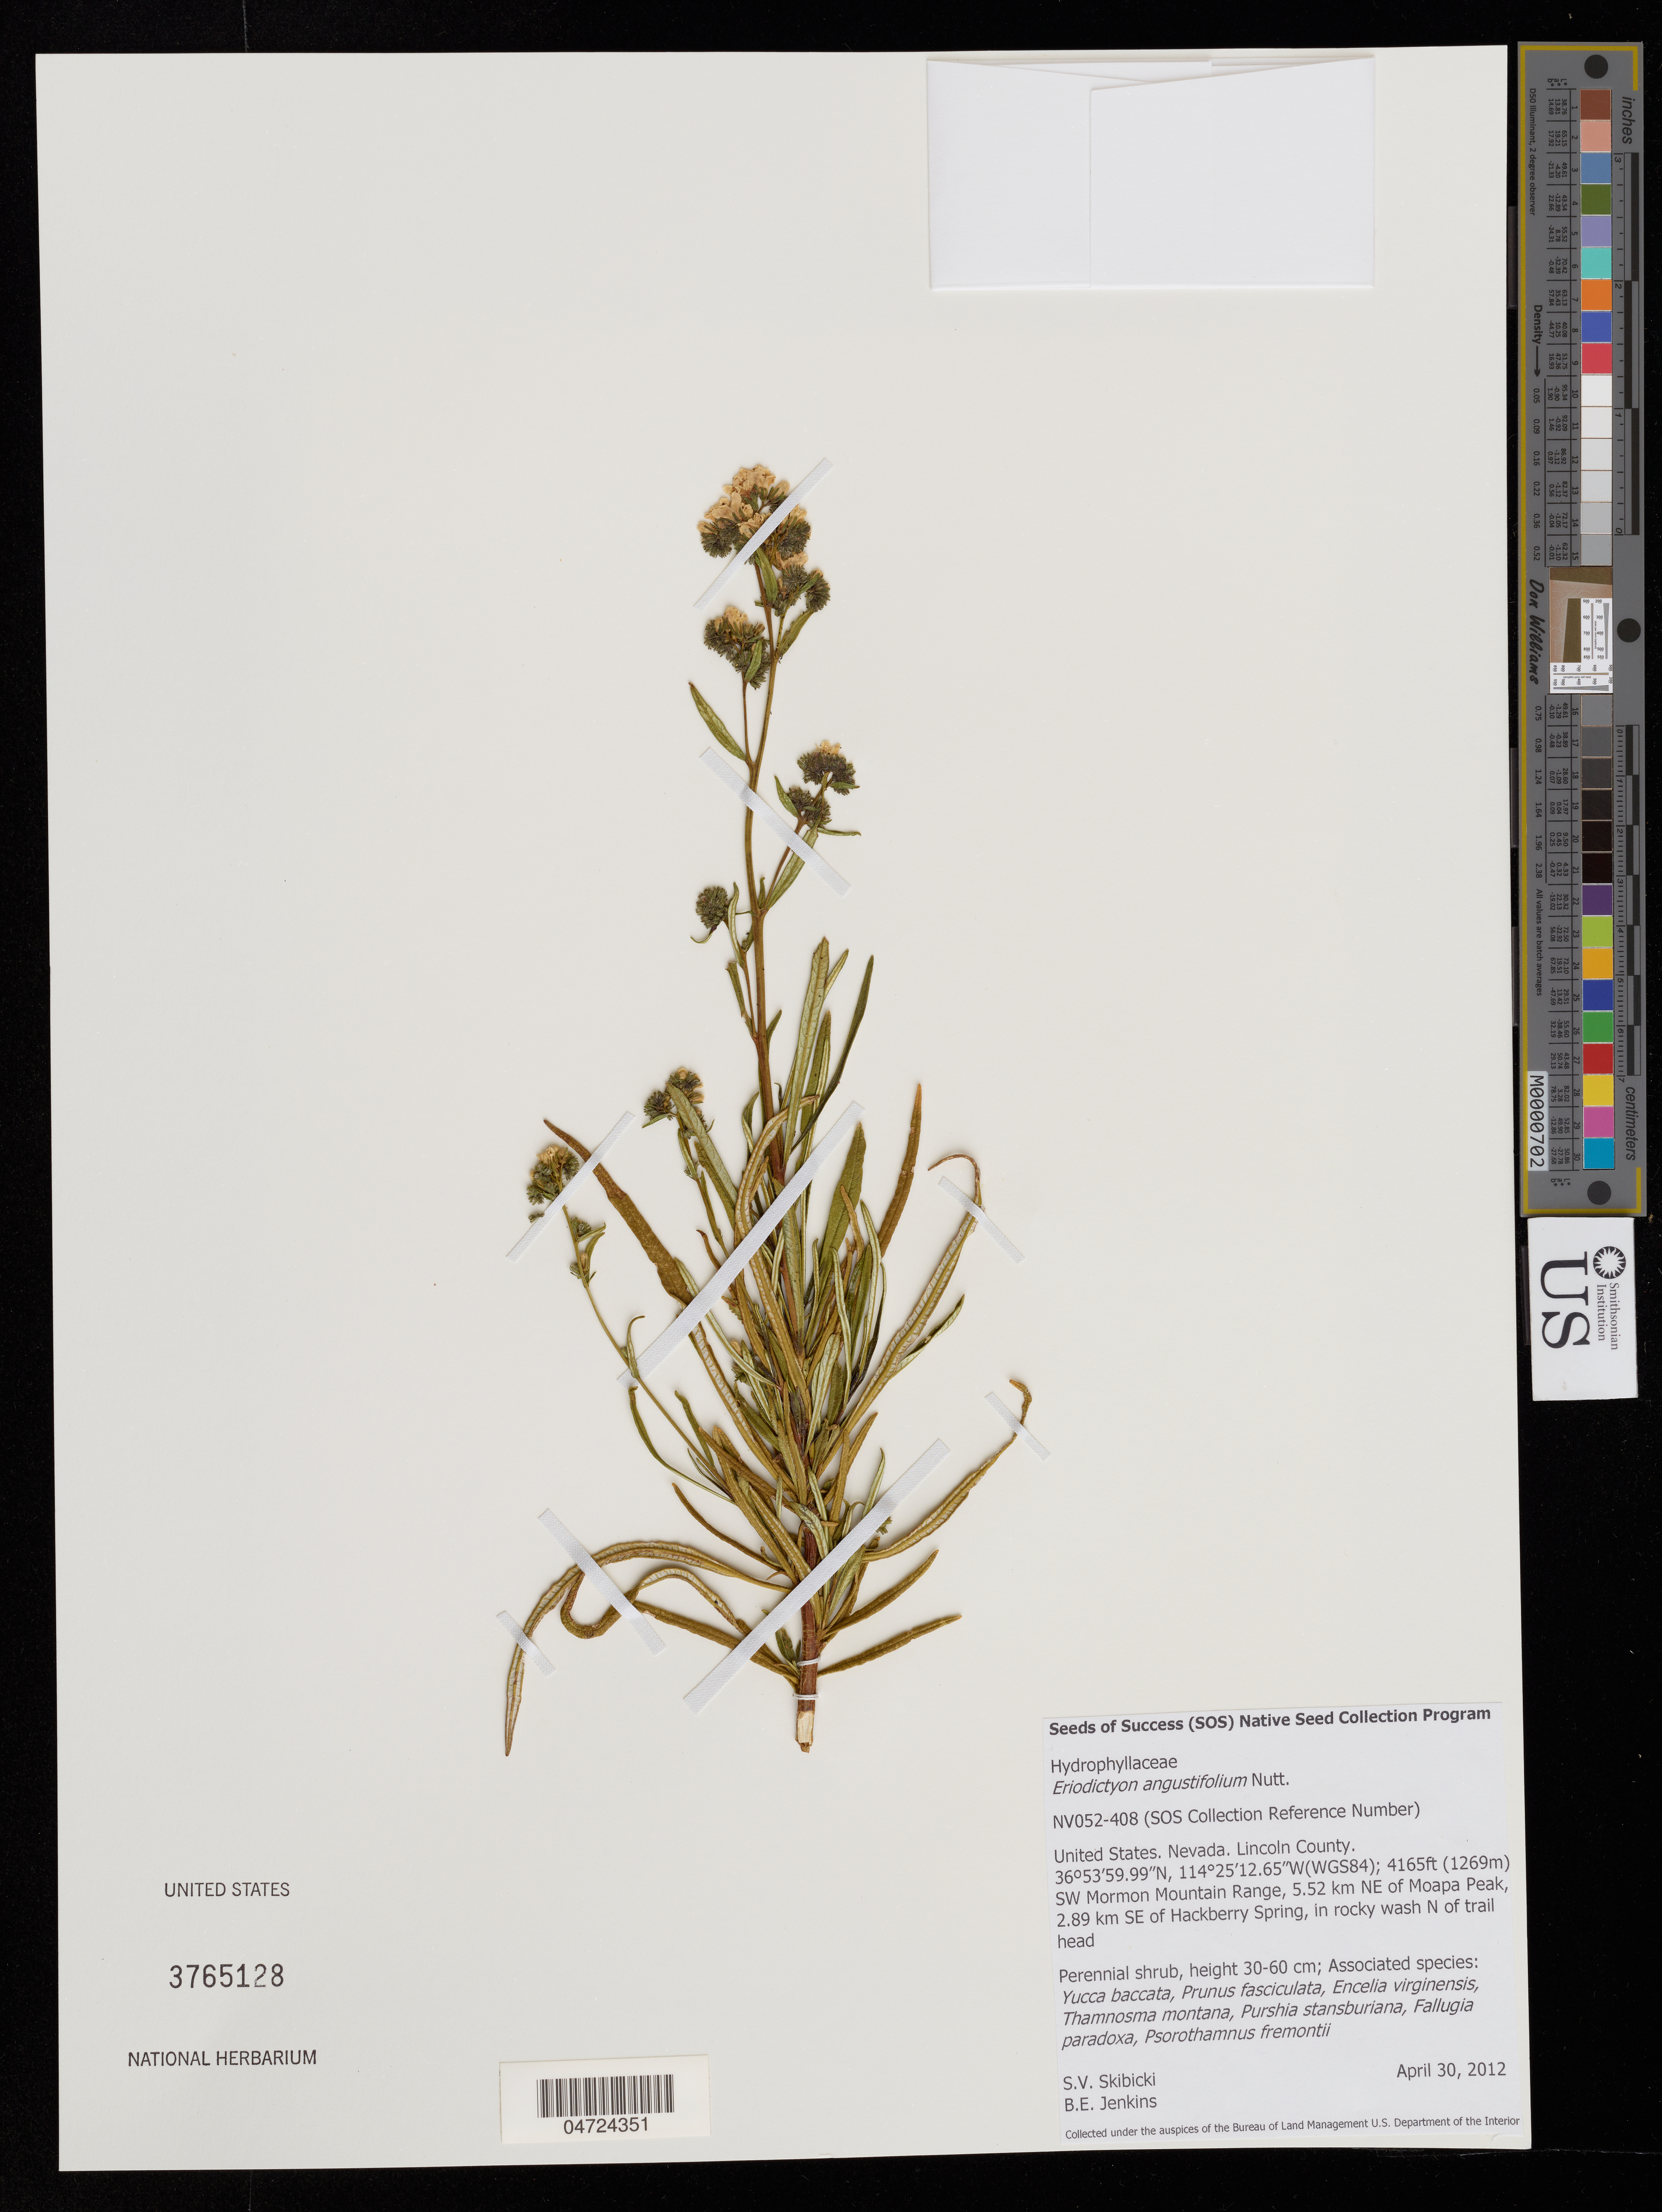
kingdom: Plantae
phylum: Tracheophyta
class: Magnoliopsida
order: Boraginales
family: Namaceae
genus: Eriodictyon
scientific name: Eriodictyon angustifolium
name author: Nutt.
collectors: S. Skibicki & B. Jenkins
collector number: NV052-408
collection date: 2012-04-30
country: United States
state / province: Nevada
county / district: Lincoln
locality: Lincoln County. SW Mormon Mountain Range, 5.52 km NE of Moapa Peak, 2.89 km SE of Hackberry Spring, in rocky wash N of trail head.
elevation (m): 1269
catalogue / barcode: US 3765128